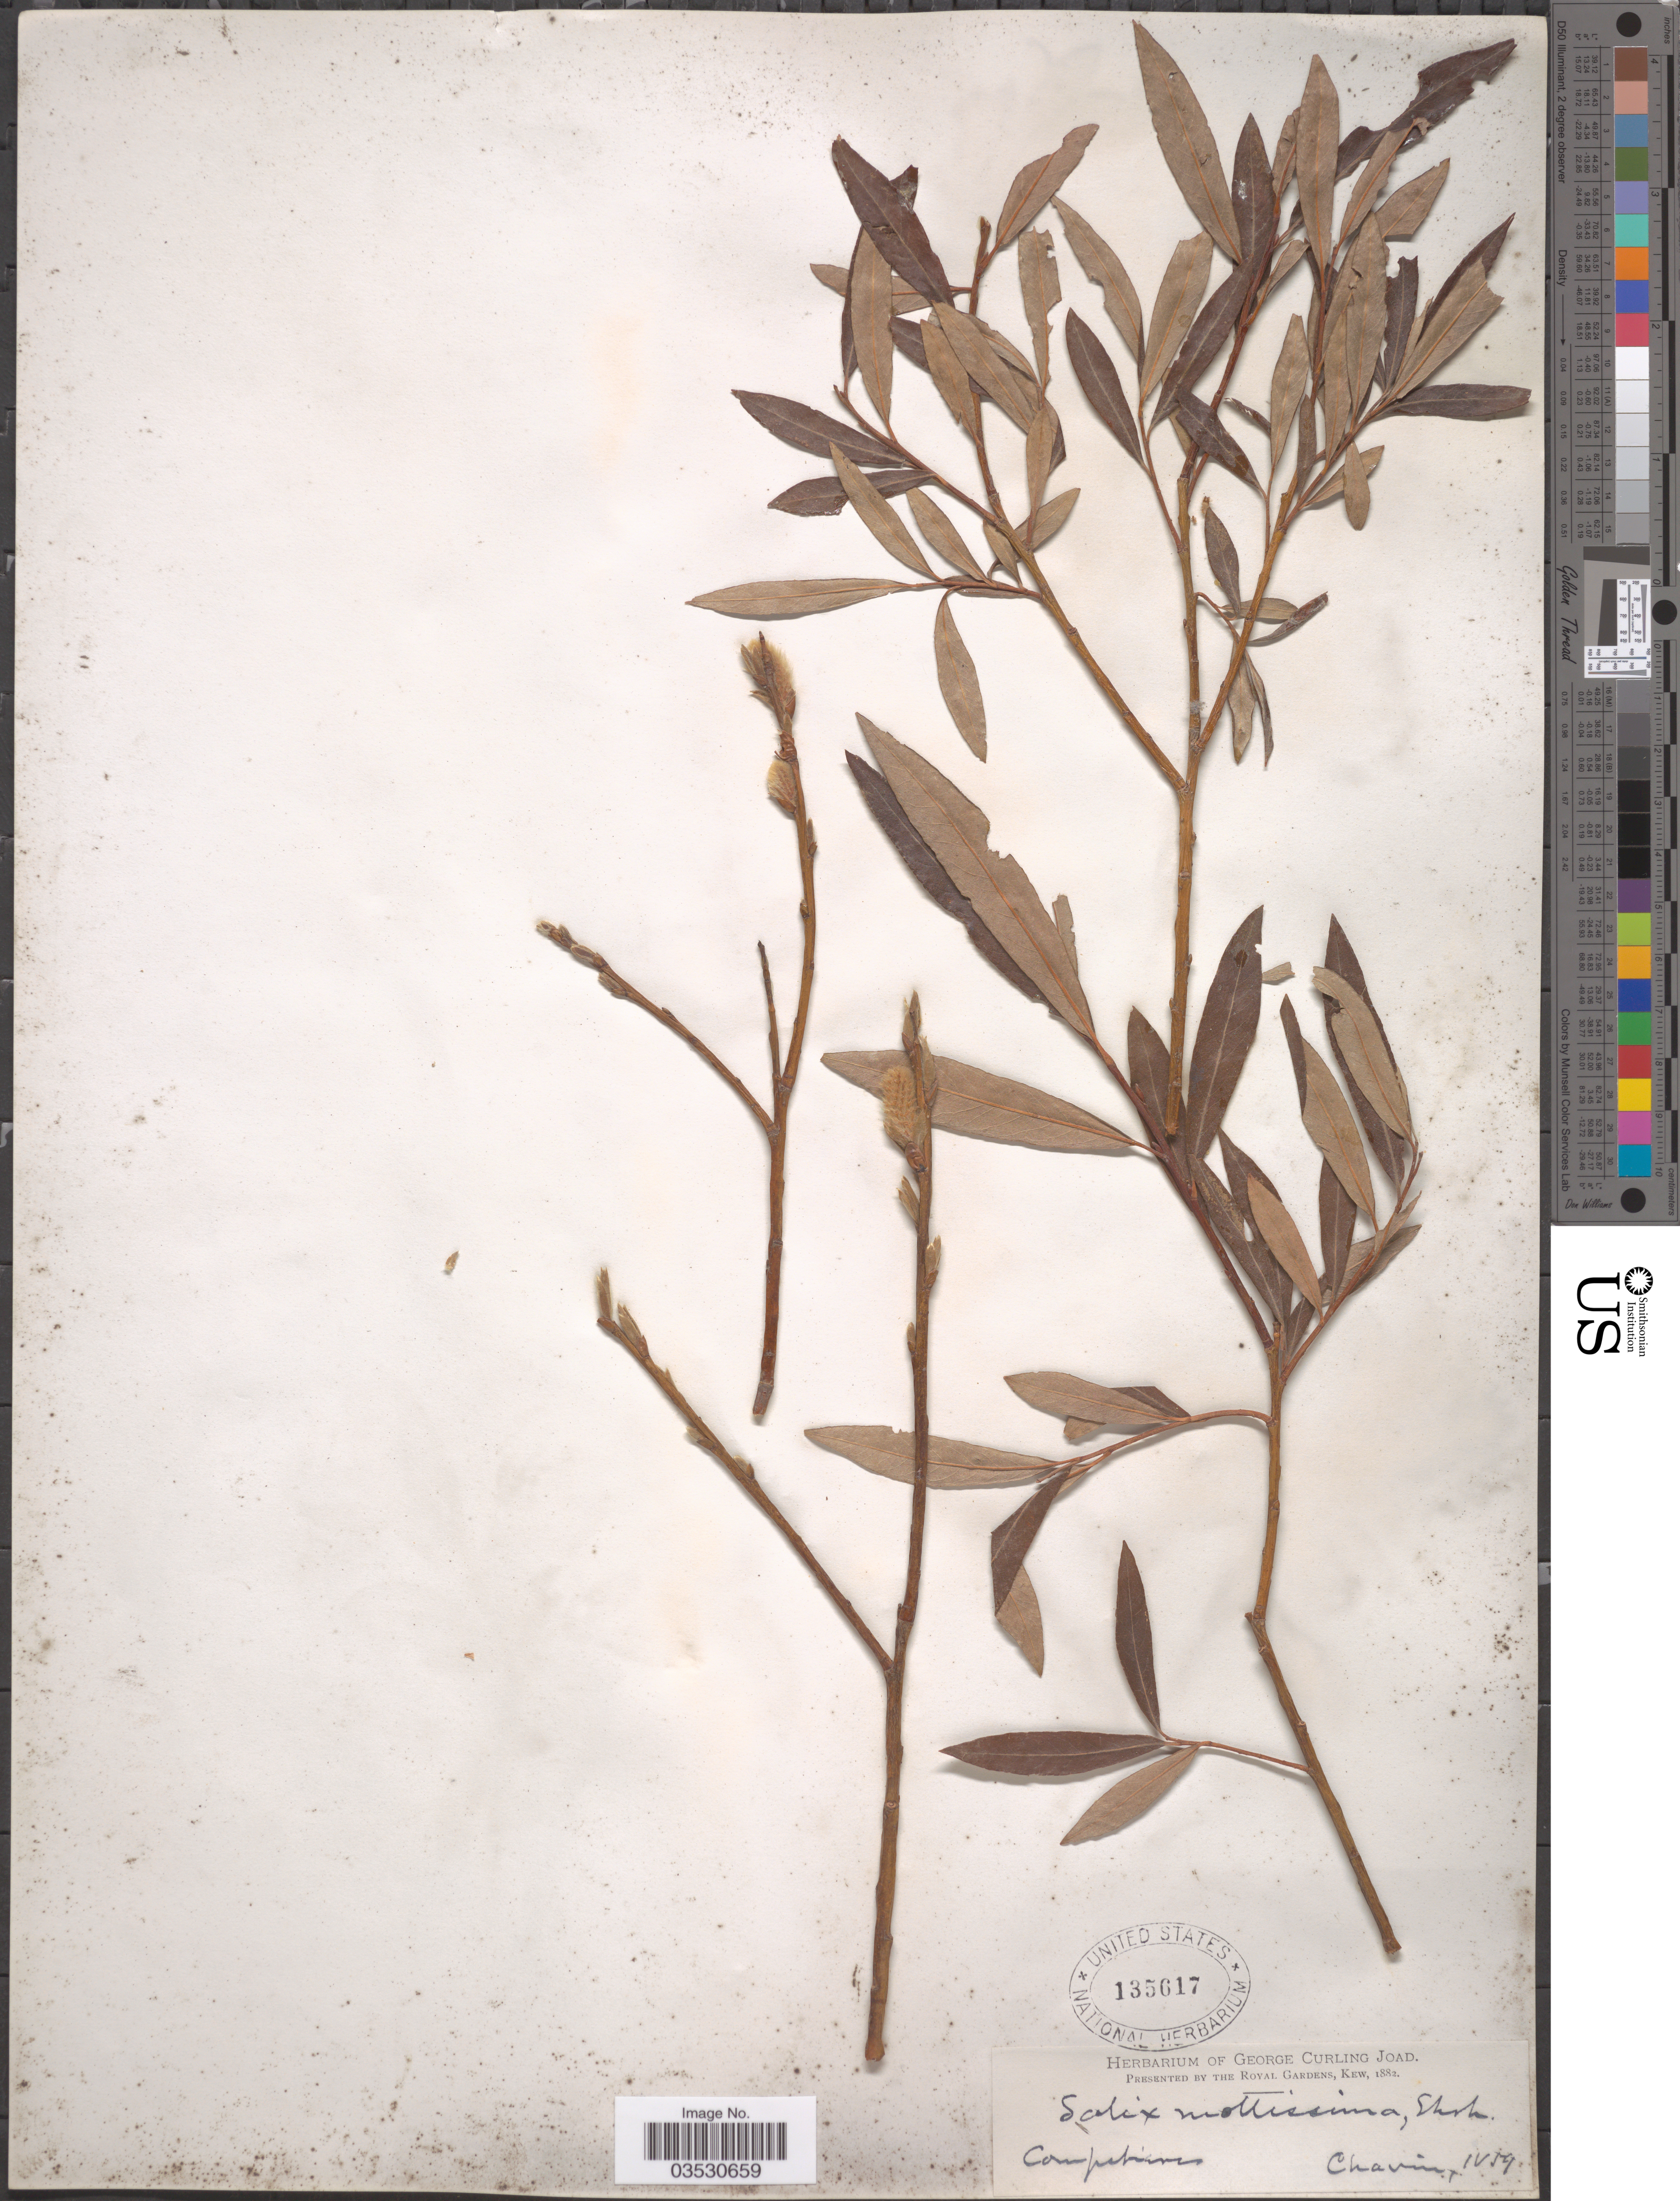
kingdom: Plantae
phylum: Tracheophyta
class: Magnoliopsida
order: Malpighiales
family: Salicaceae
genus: Salix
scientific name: Salix mollissima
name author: Wahlenb.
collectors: -. Chavin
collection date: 1859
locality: Conpekians [interpreted].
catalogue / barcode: US 135617